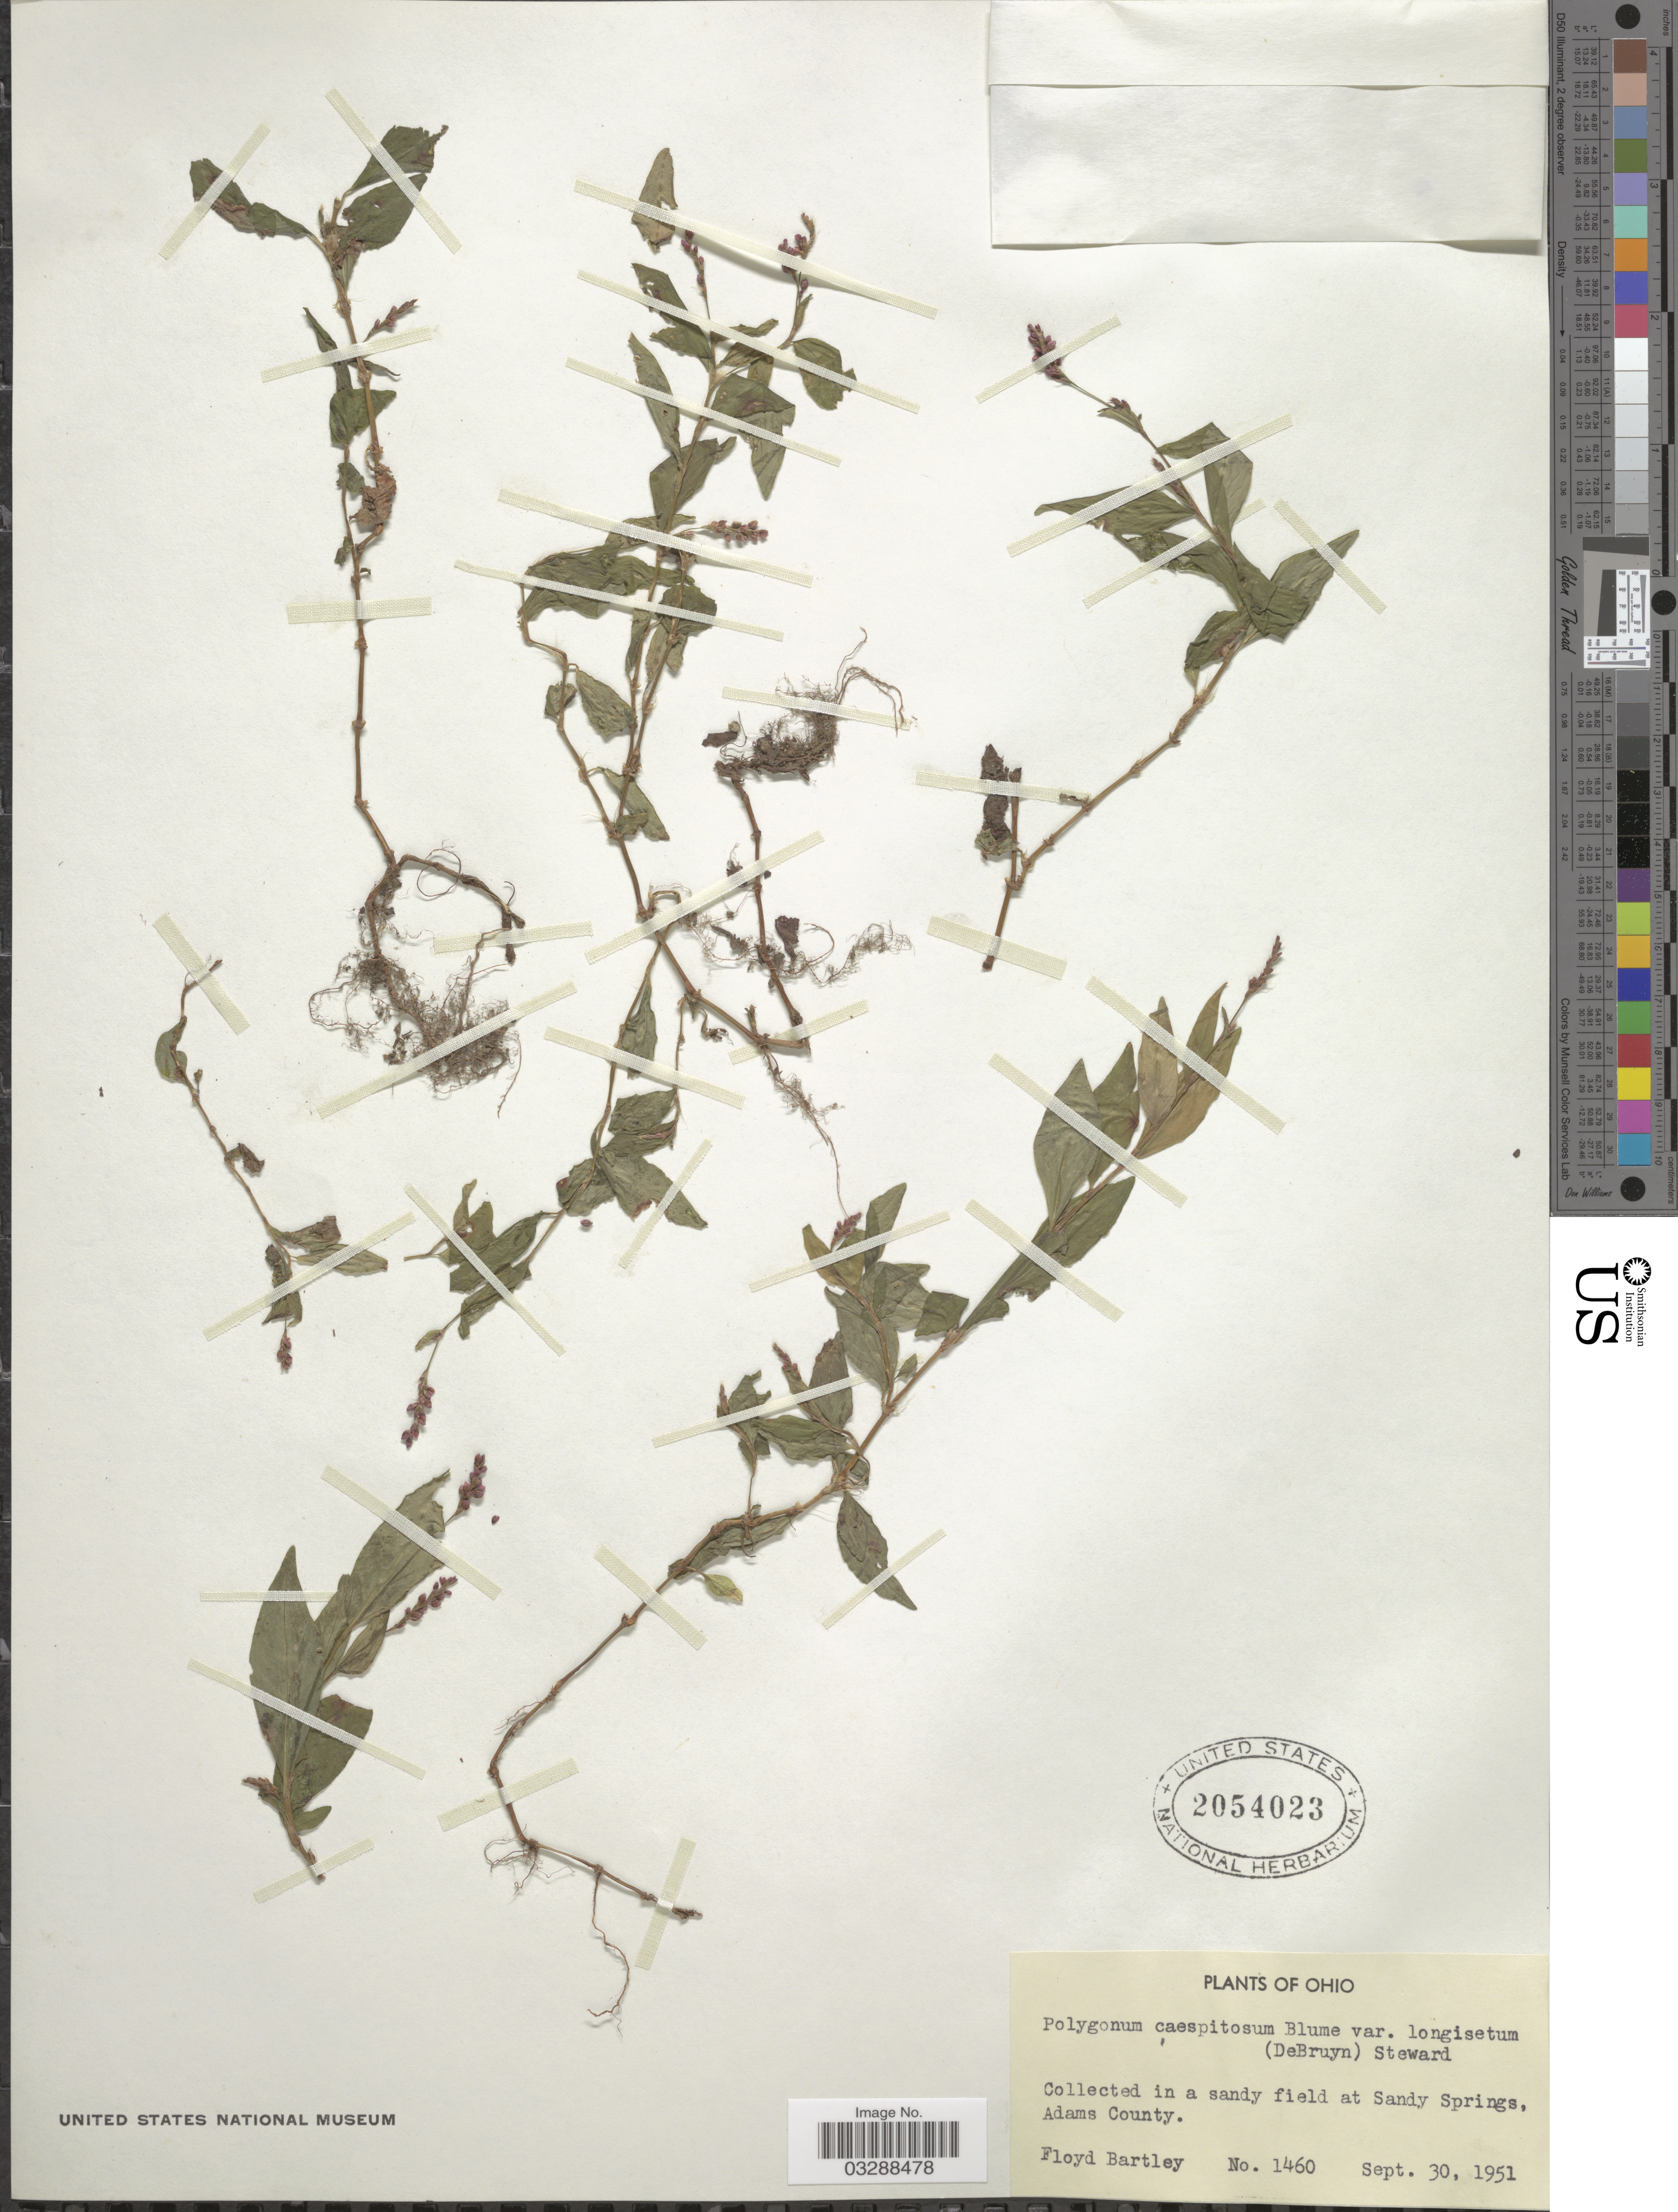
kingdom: Plantae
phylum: Tracheophyta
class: Magnoliopsida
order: Caryophyllales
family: Polygonaceae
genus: Persicaria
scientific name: Persicaria longiseta (Bruijn) Kitag.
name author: (Bruijn &) Kitag.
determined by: Atha, D. E.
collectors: F. Bartley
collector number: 1460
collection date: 1951-09-30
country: United States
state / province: Ohio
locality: Collected in a sandy field at Sandy Springs, Adams County.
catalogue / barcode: US 2054023